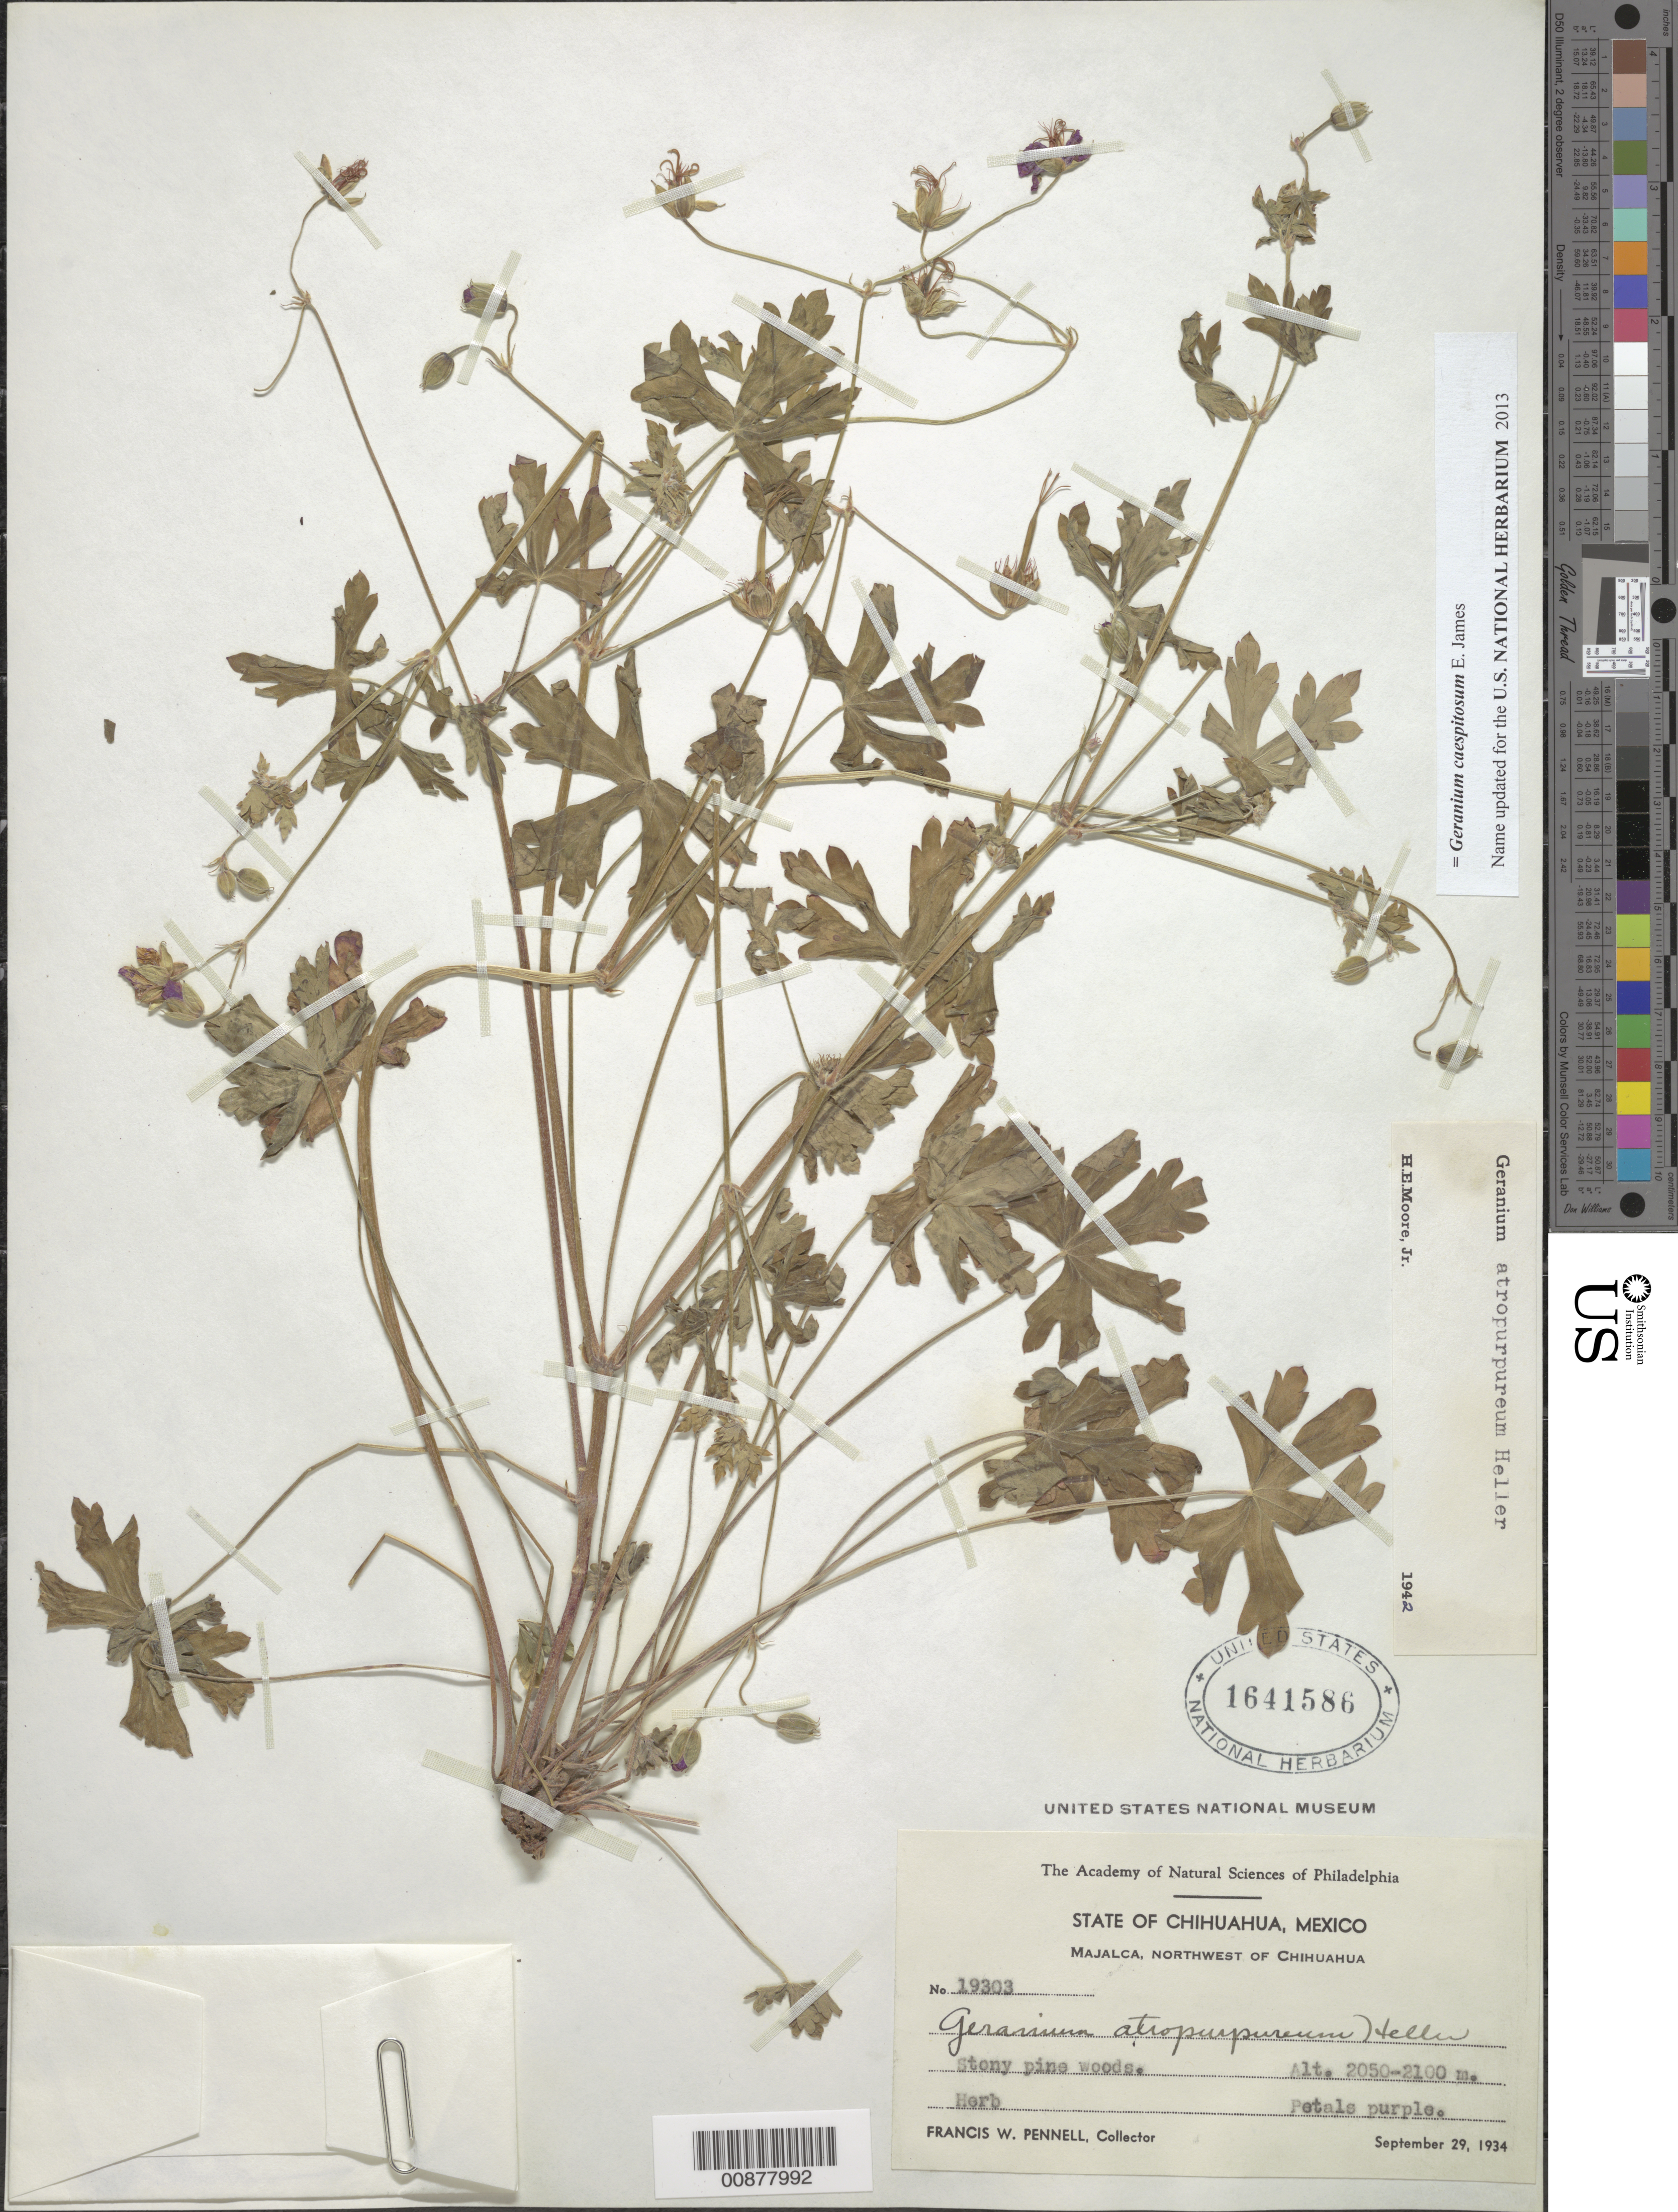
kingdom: Plantae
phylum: Tracheophyta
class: Magnoliopsida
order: Geraniales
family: Geraniaceae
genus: Geranium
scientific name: Geranium atropurpureum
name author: A. Heller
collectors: F. W. Pennell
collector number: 19303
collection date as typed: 29 Sep 1934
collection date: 1934-09-29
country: Mexico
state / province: Chihuahua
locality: Majalca, northwest of Chihuahua.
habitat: Stony pine woods.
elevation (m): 2100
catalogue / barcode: US 1641586